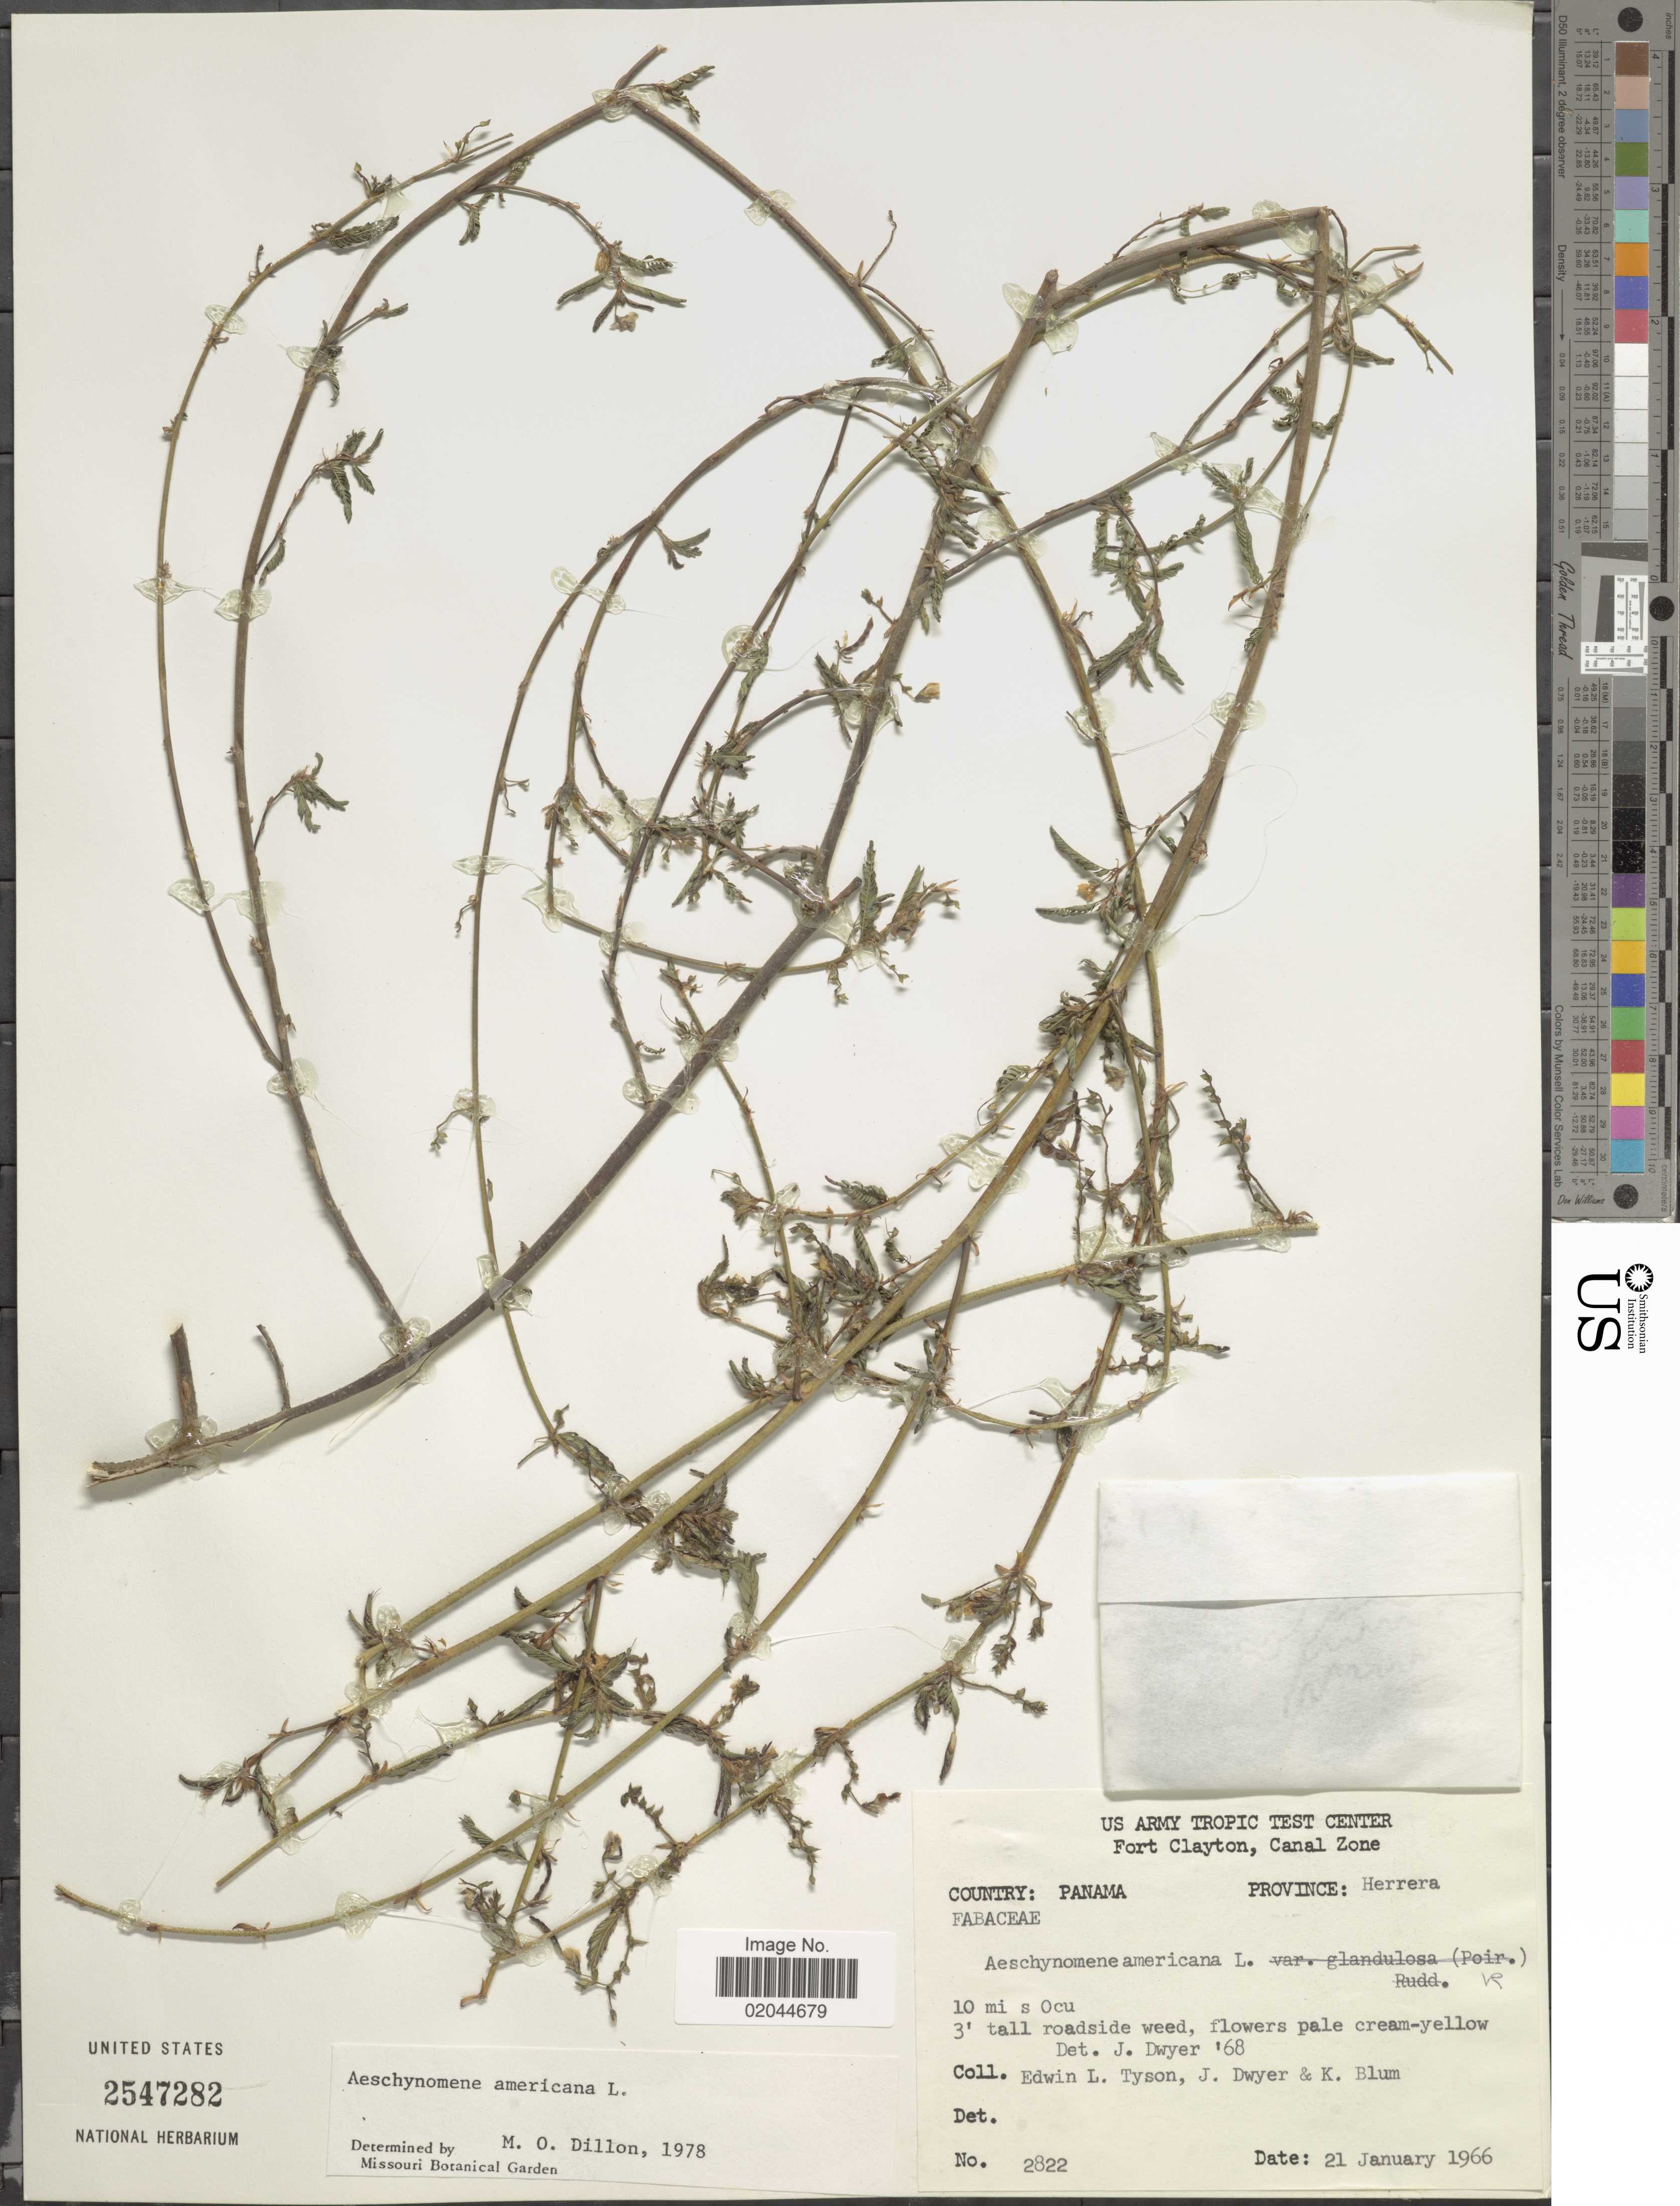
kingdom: Plantae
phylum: Tracheophyta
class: Magnoliopsida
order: Fabales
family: Fabaceae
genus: Aeschynomene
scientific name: Aeschynomene americana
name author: L.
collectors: E. L. Tyson, J. Dwyer & K. Blum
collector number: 2822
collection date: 1966-01-21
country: Panama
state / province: Herrera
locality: Fort Calyton, Canal Zone, 10 mi s Ocu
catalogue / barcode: US 2547282